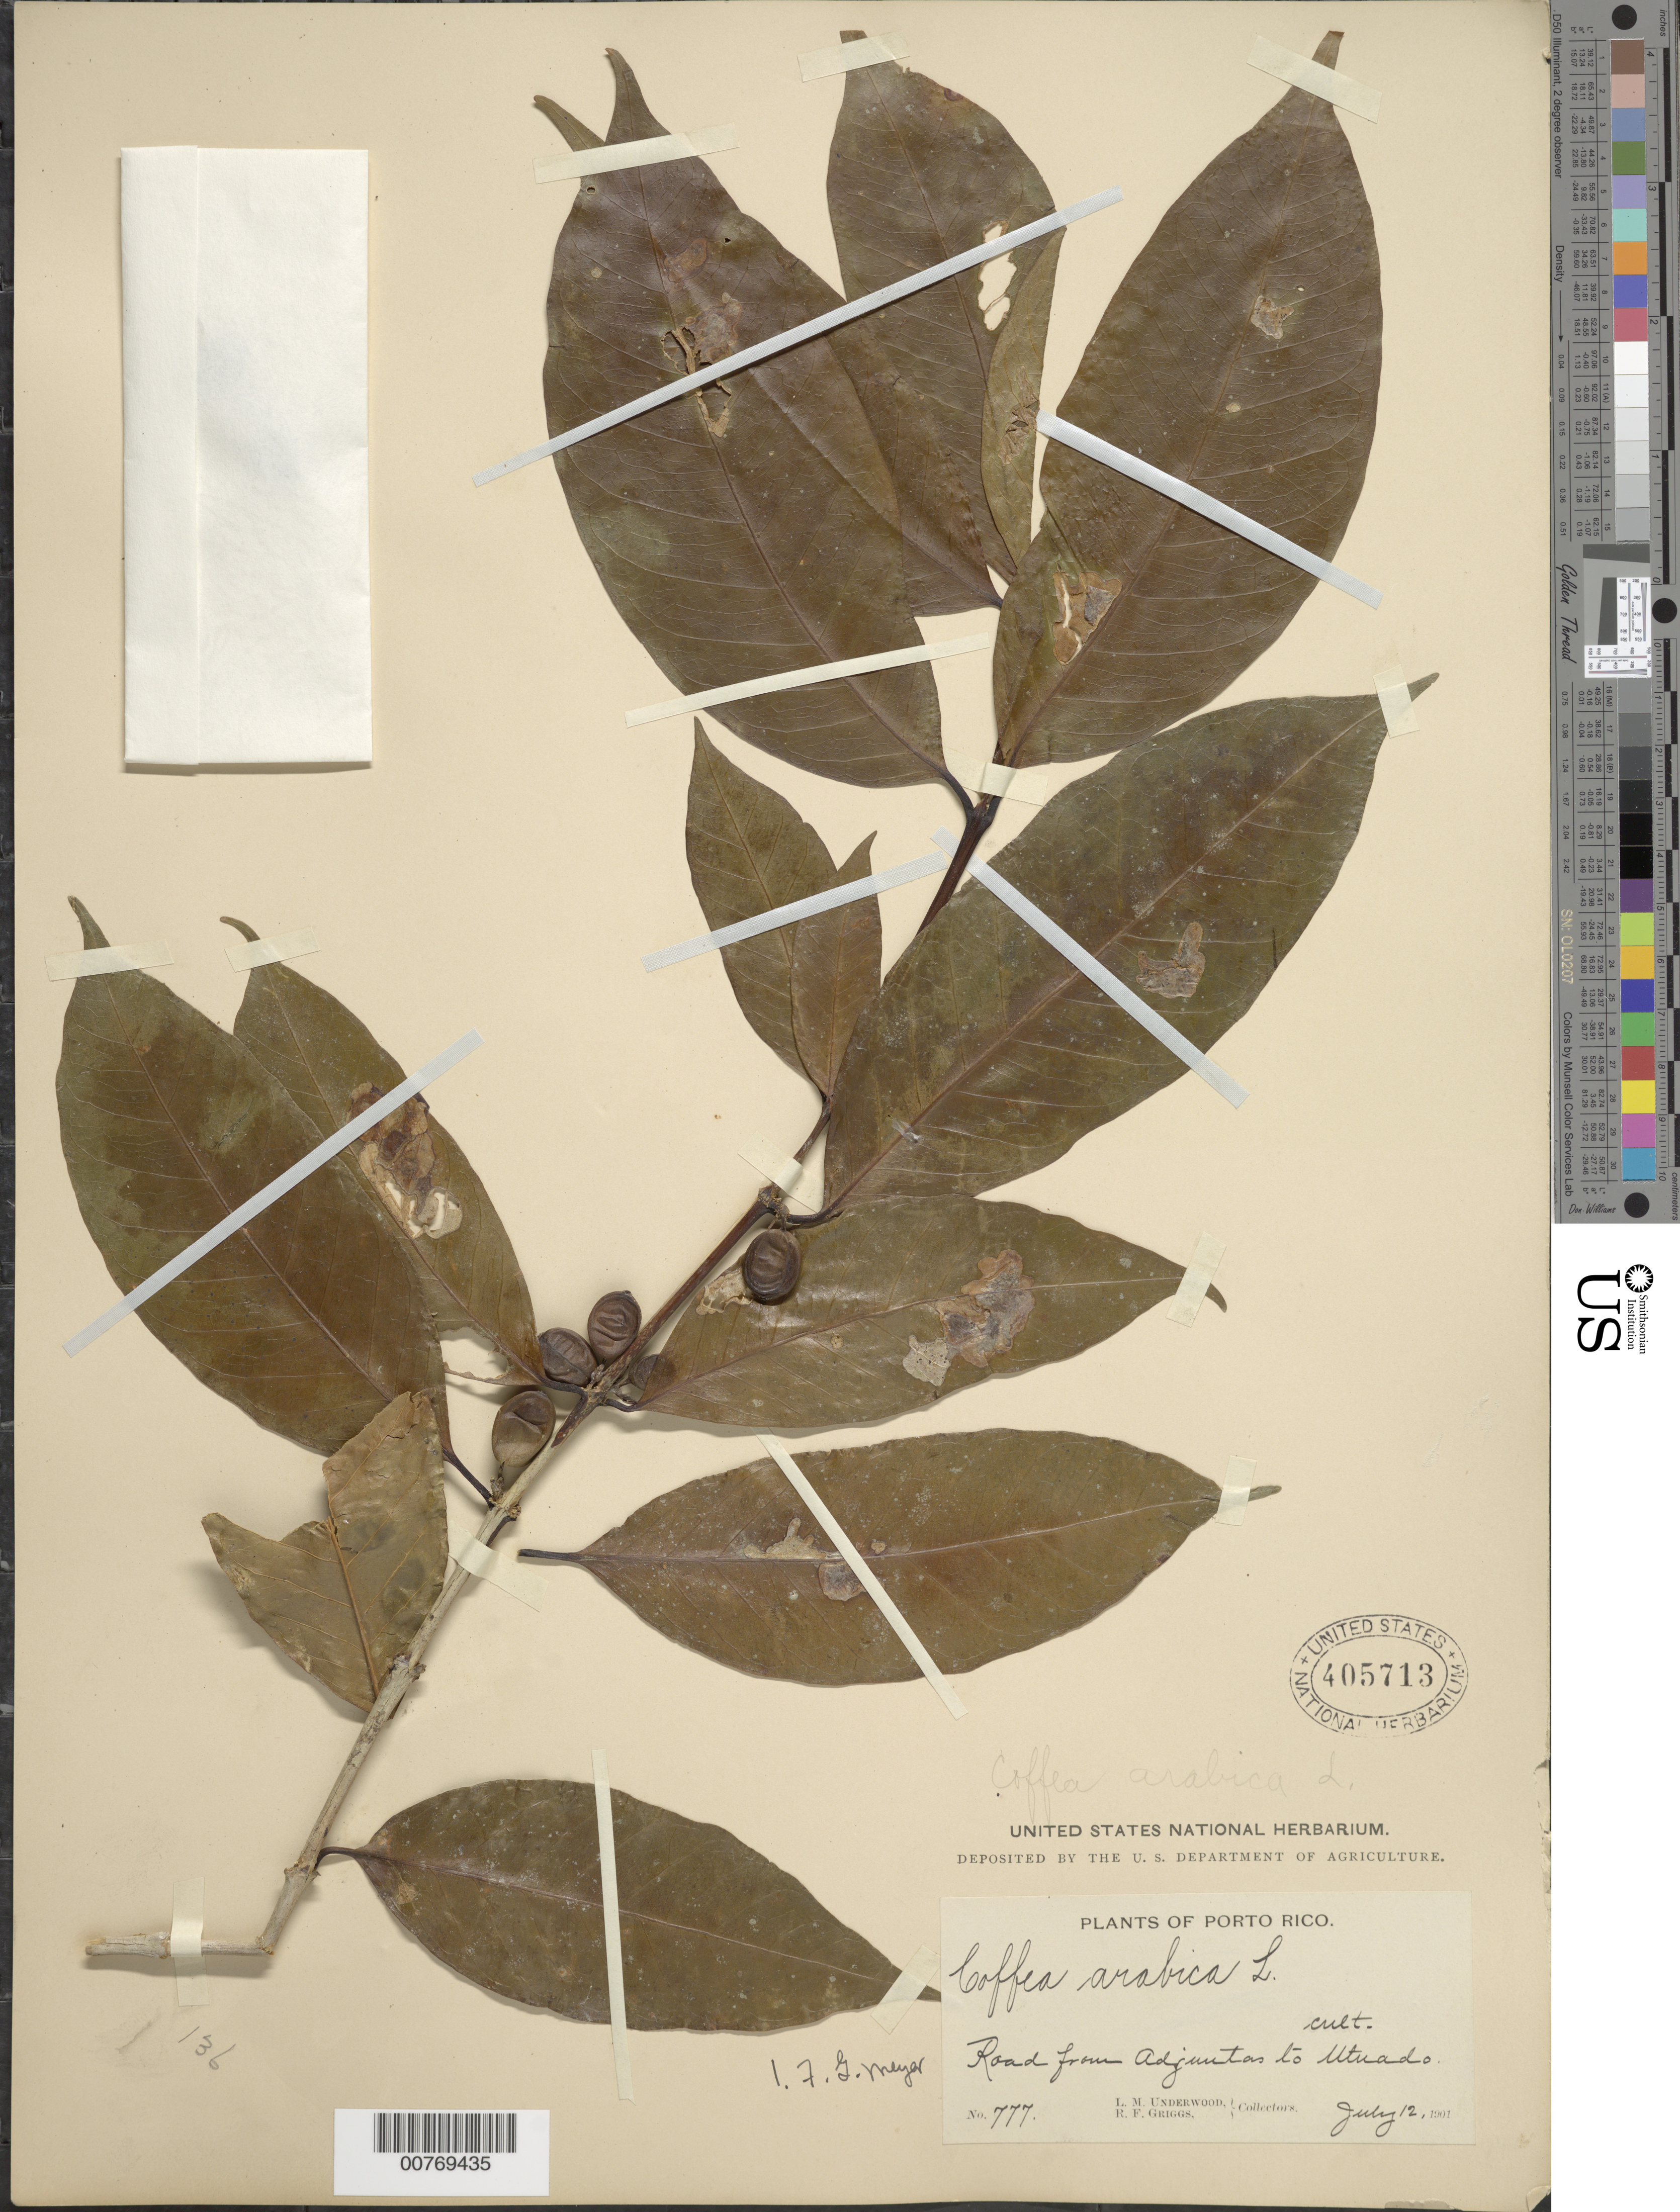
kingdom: Plantae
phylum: Tracheophyta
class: Magnoliopsida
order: Gentianales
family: Rubiaceae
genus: Coffea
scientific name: Coffea arabica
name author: L.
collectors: L. M. Underwood & R. F. Griggs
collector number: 777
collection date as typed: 12 Jul 1901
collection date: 1901-07-12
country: Puerto Rico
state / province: Utuado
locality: Road from Adjuntas to Utuado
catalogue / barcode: US 405713